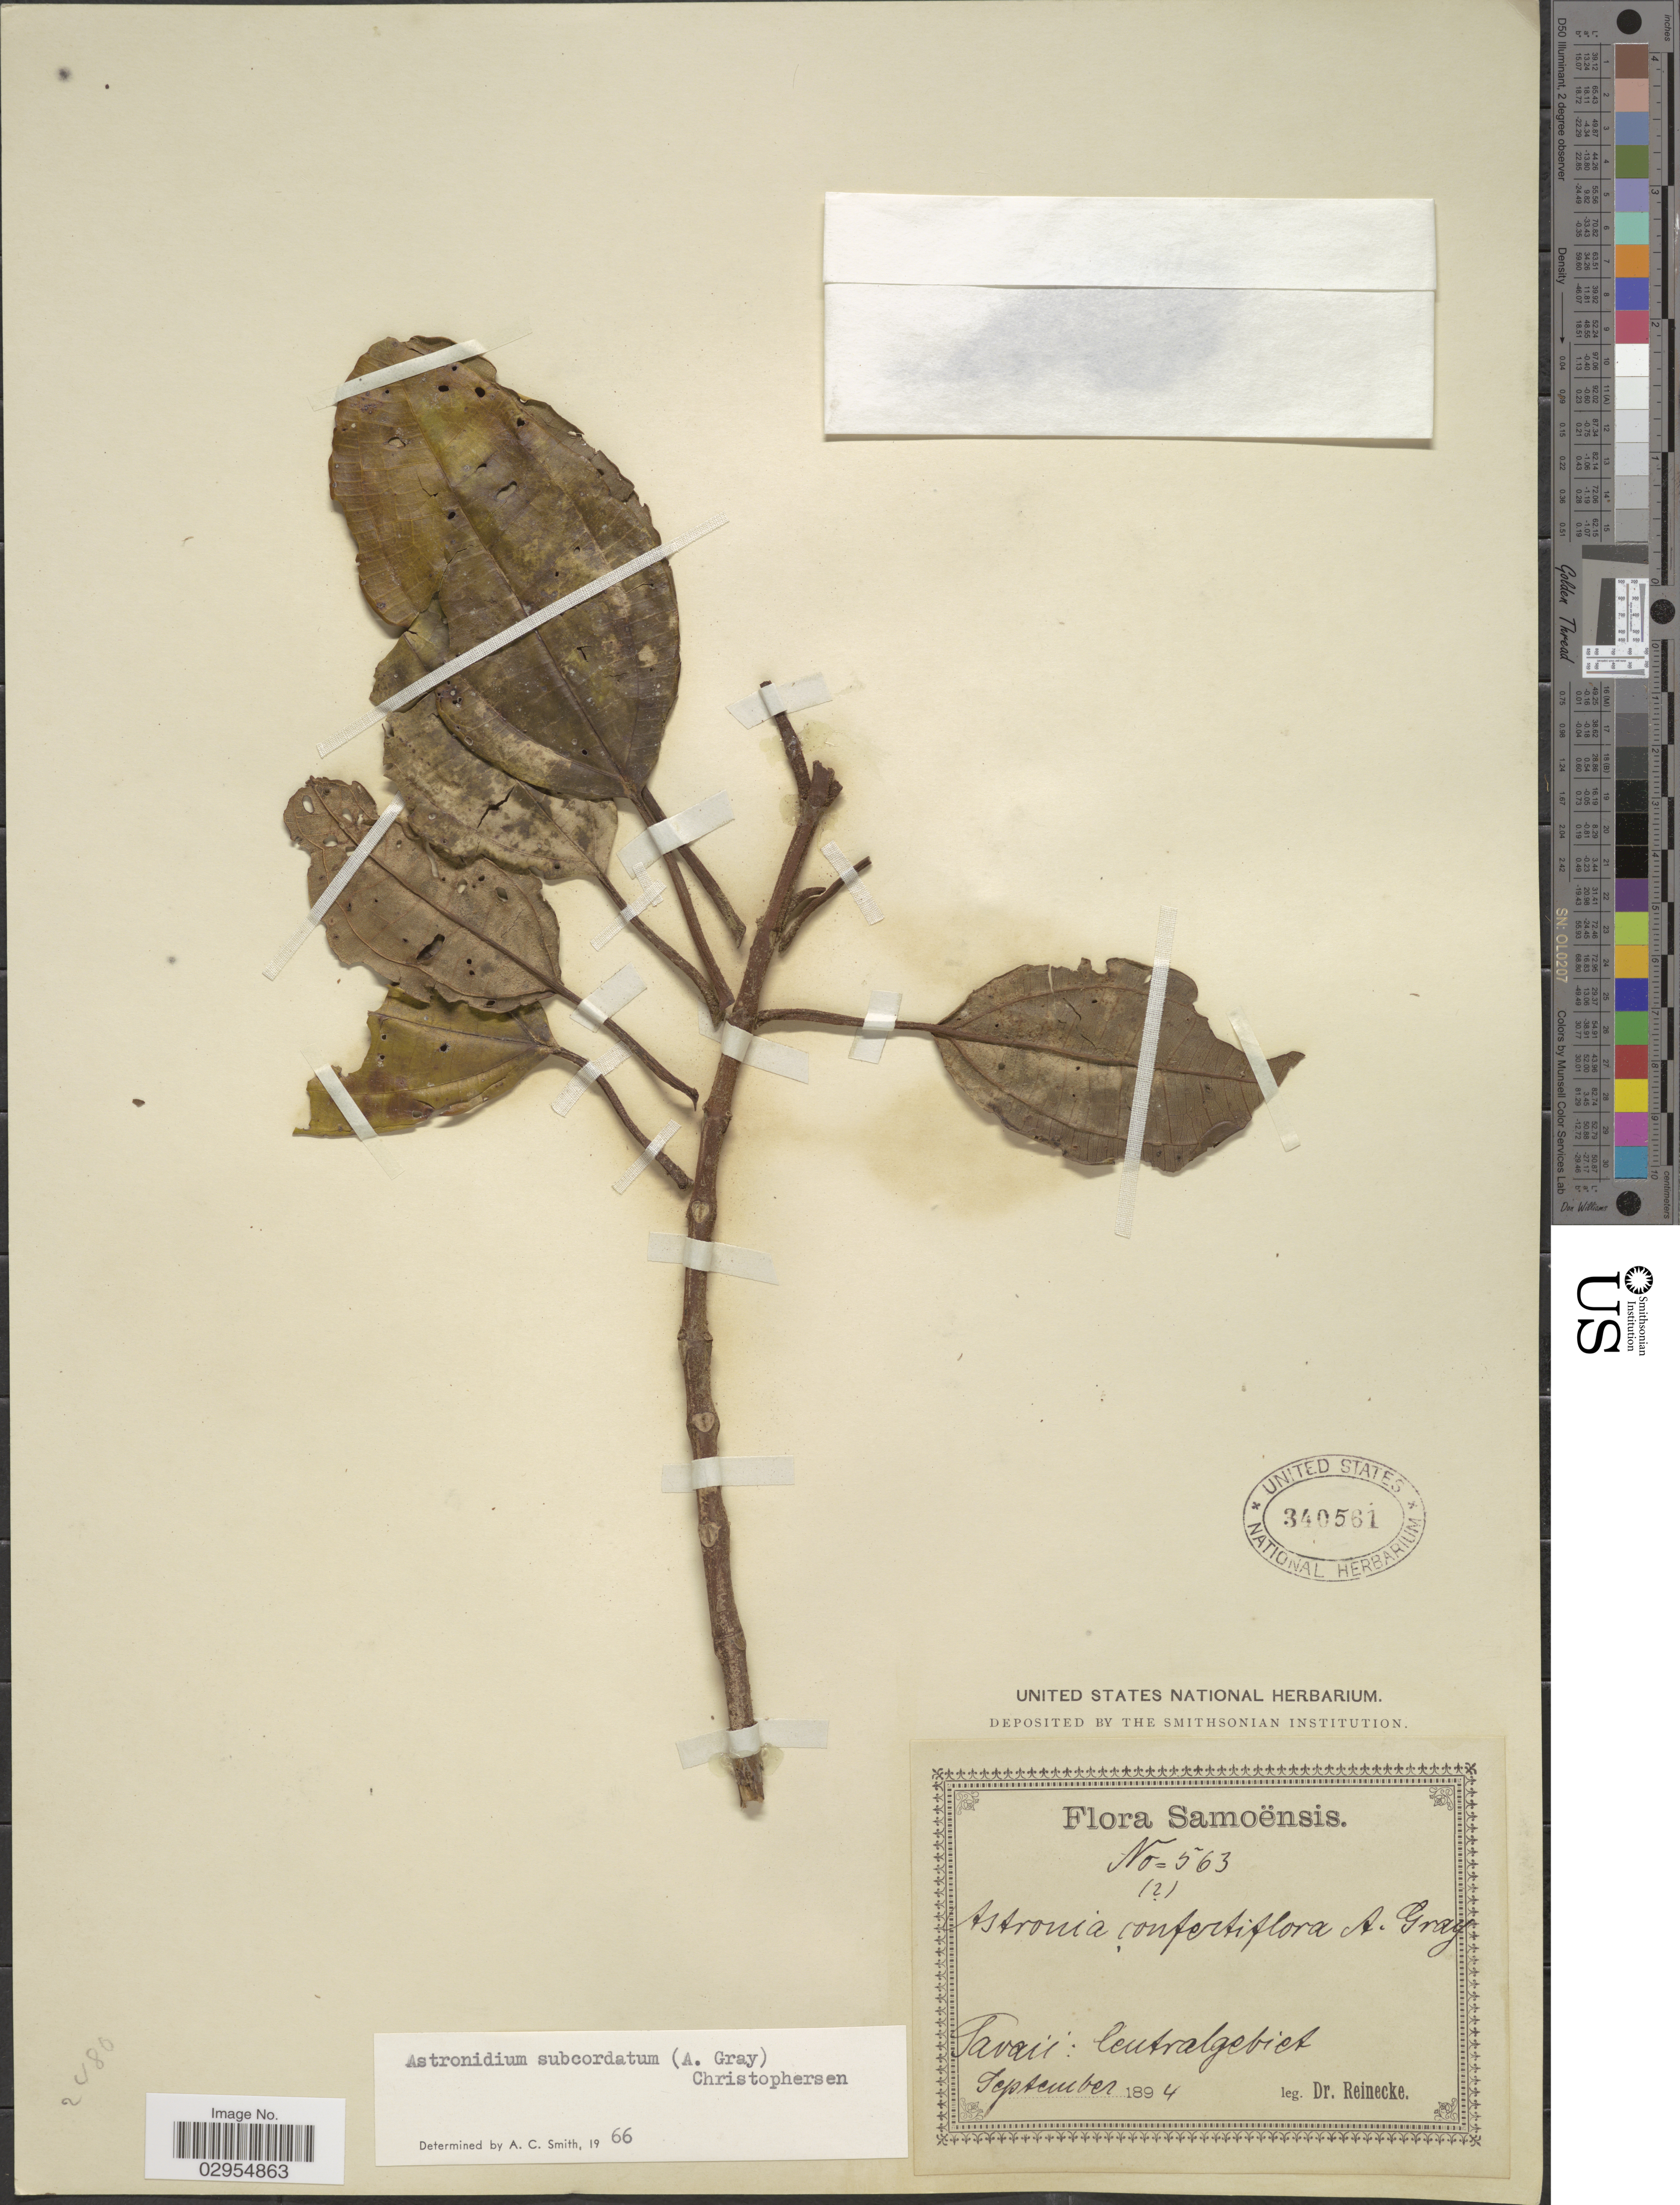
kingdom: Plantae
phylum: Tracheophyta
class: Magnoliopsida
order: Myrtales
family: Melastomataceae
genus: Astronidium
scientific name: Astronidium subcordatum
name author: (A. Gray) Christoph.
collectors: -- Reinecke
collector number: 563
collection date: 1894-09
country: Samoa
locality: Samoënsis. Savaii: Centralgebiet.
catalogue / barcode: US 340561